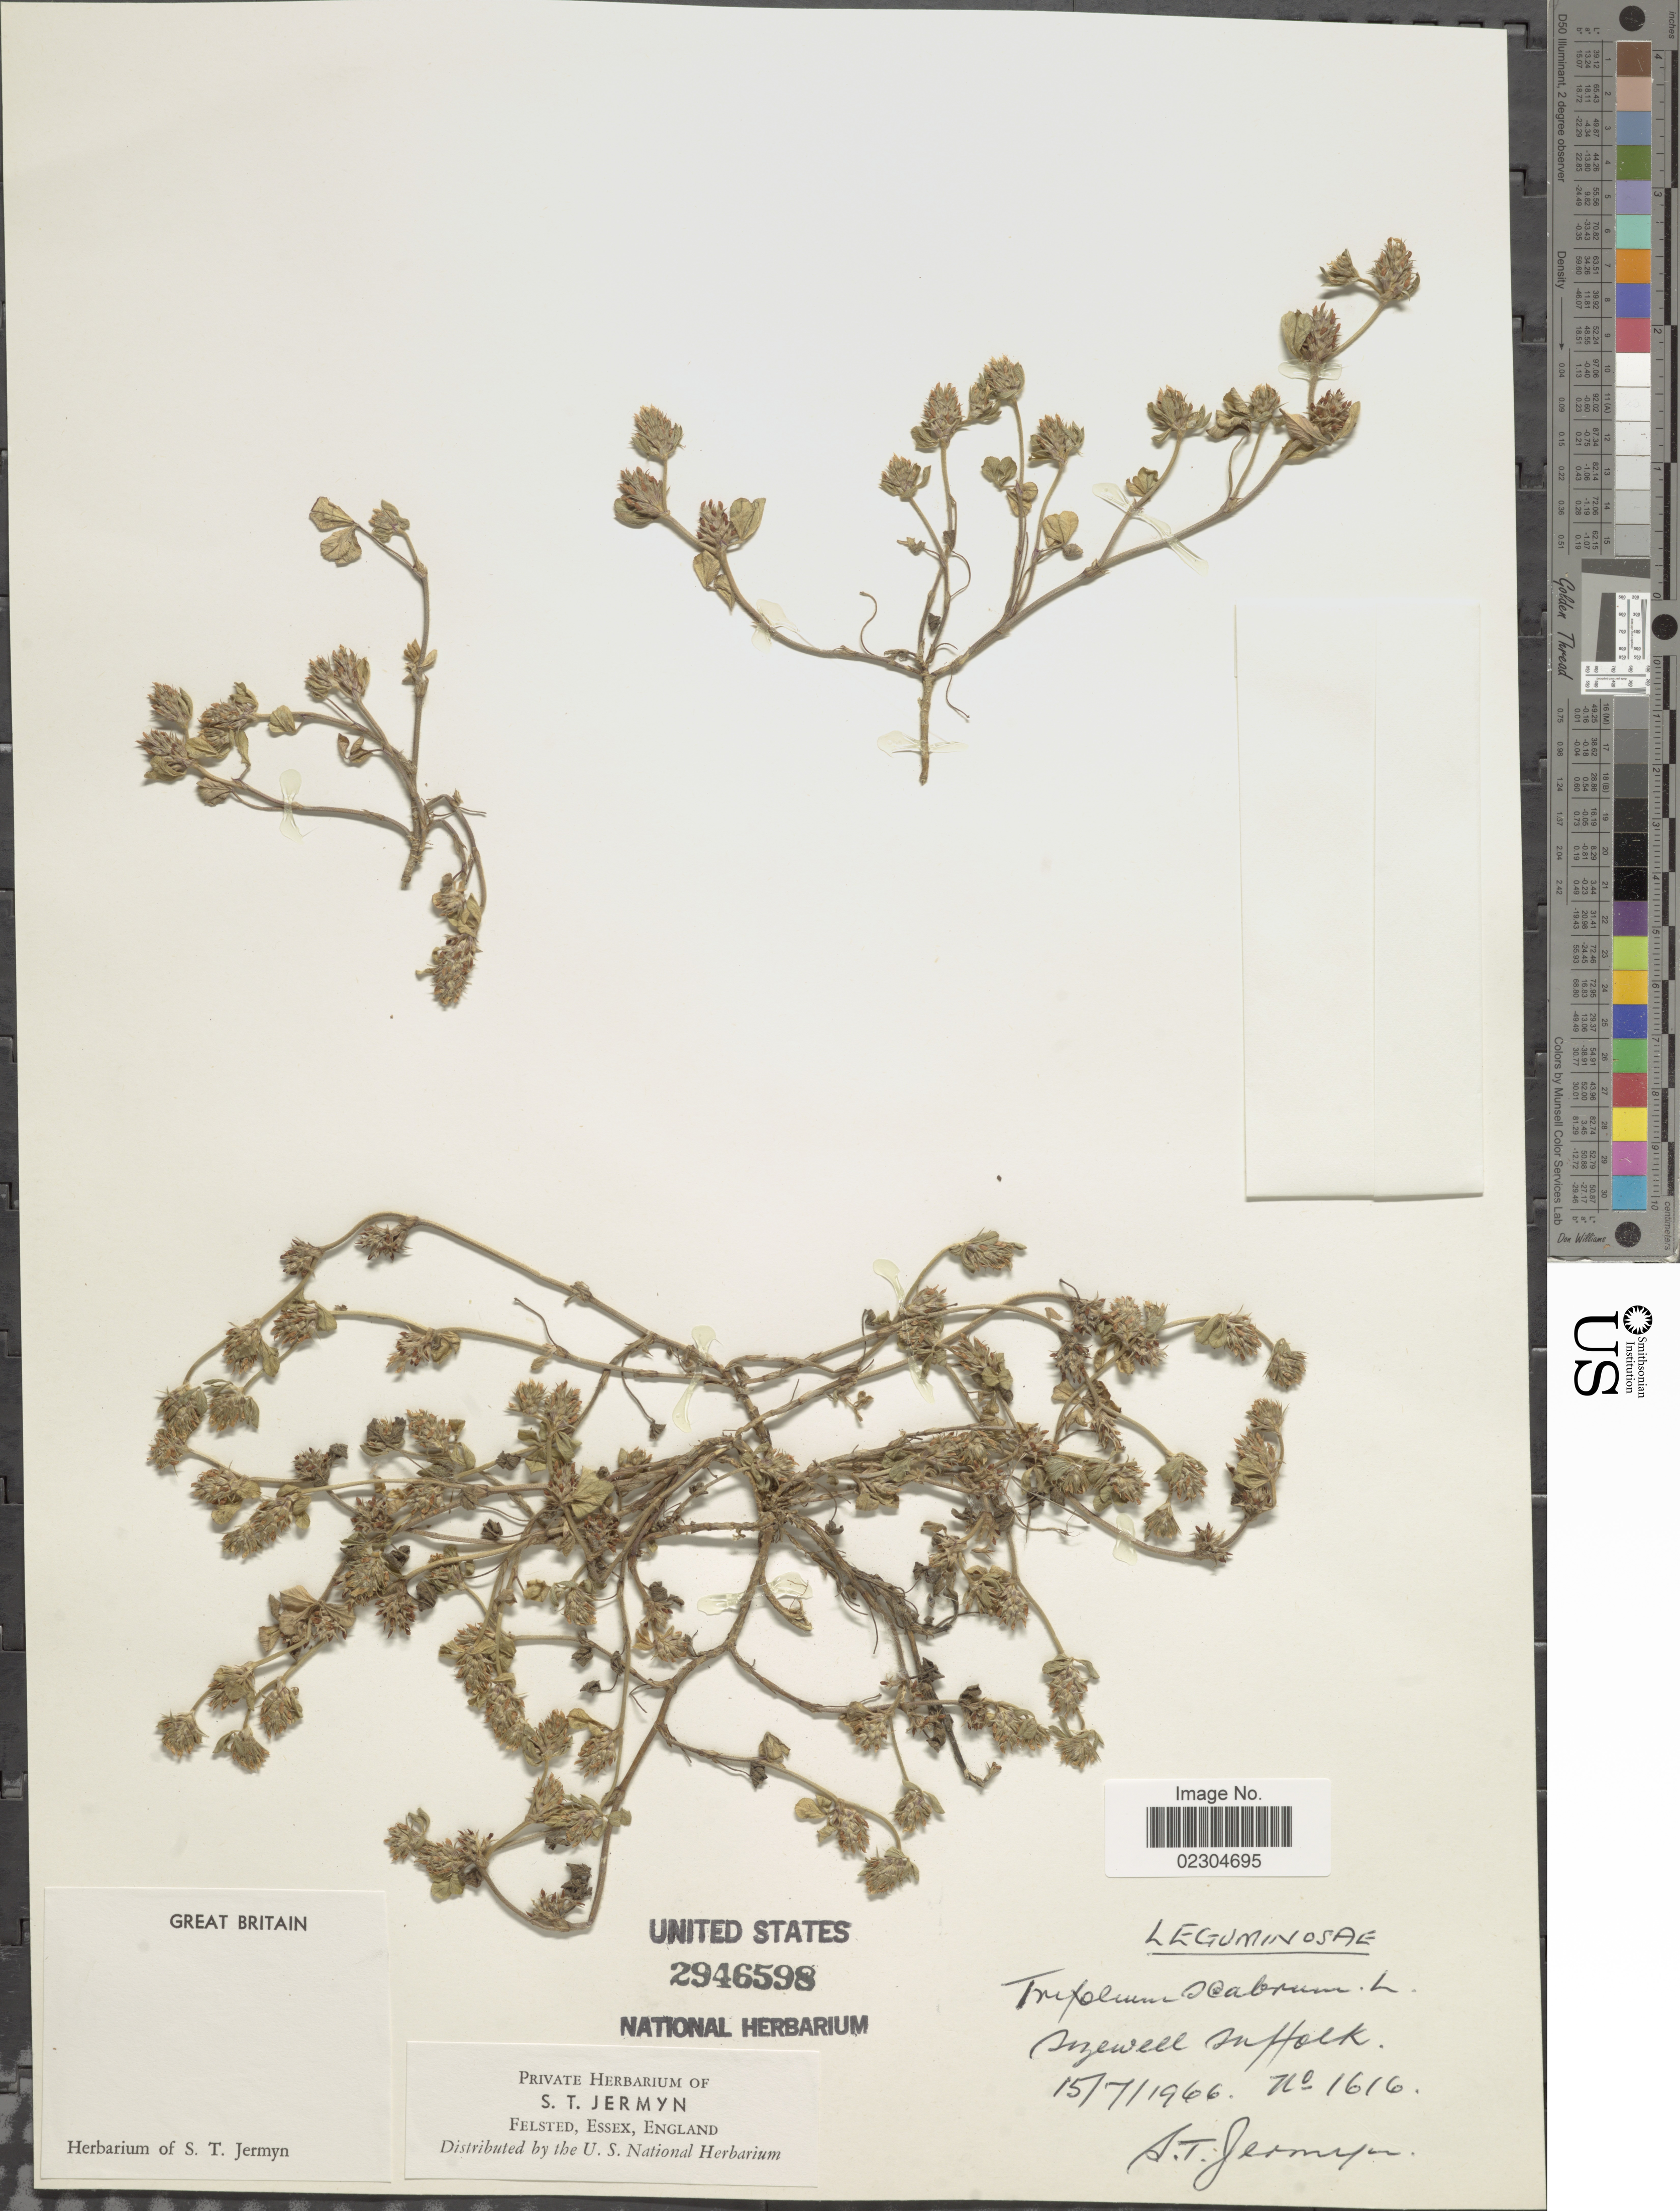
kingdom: Plantae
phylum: Tracheophyta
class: Magnoliopsida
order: Fabales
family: Fabaceae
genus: Trifolium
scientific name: Trifolium scabrum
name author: L.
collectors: S. Jermyn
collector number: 1616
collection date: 1966-07-15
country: United Kingdom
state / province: England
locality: Great Britain, Sizewell Suffolk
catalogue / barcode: US 2946598